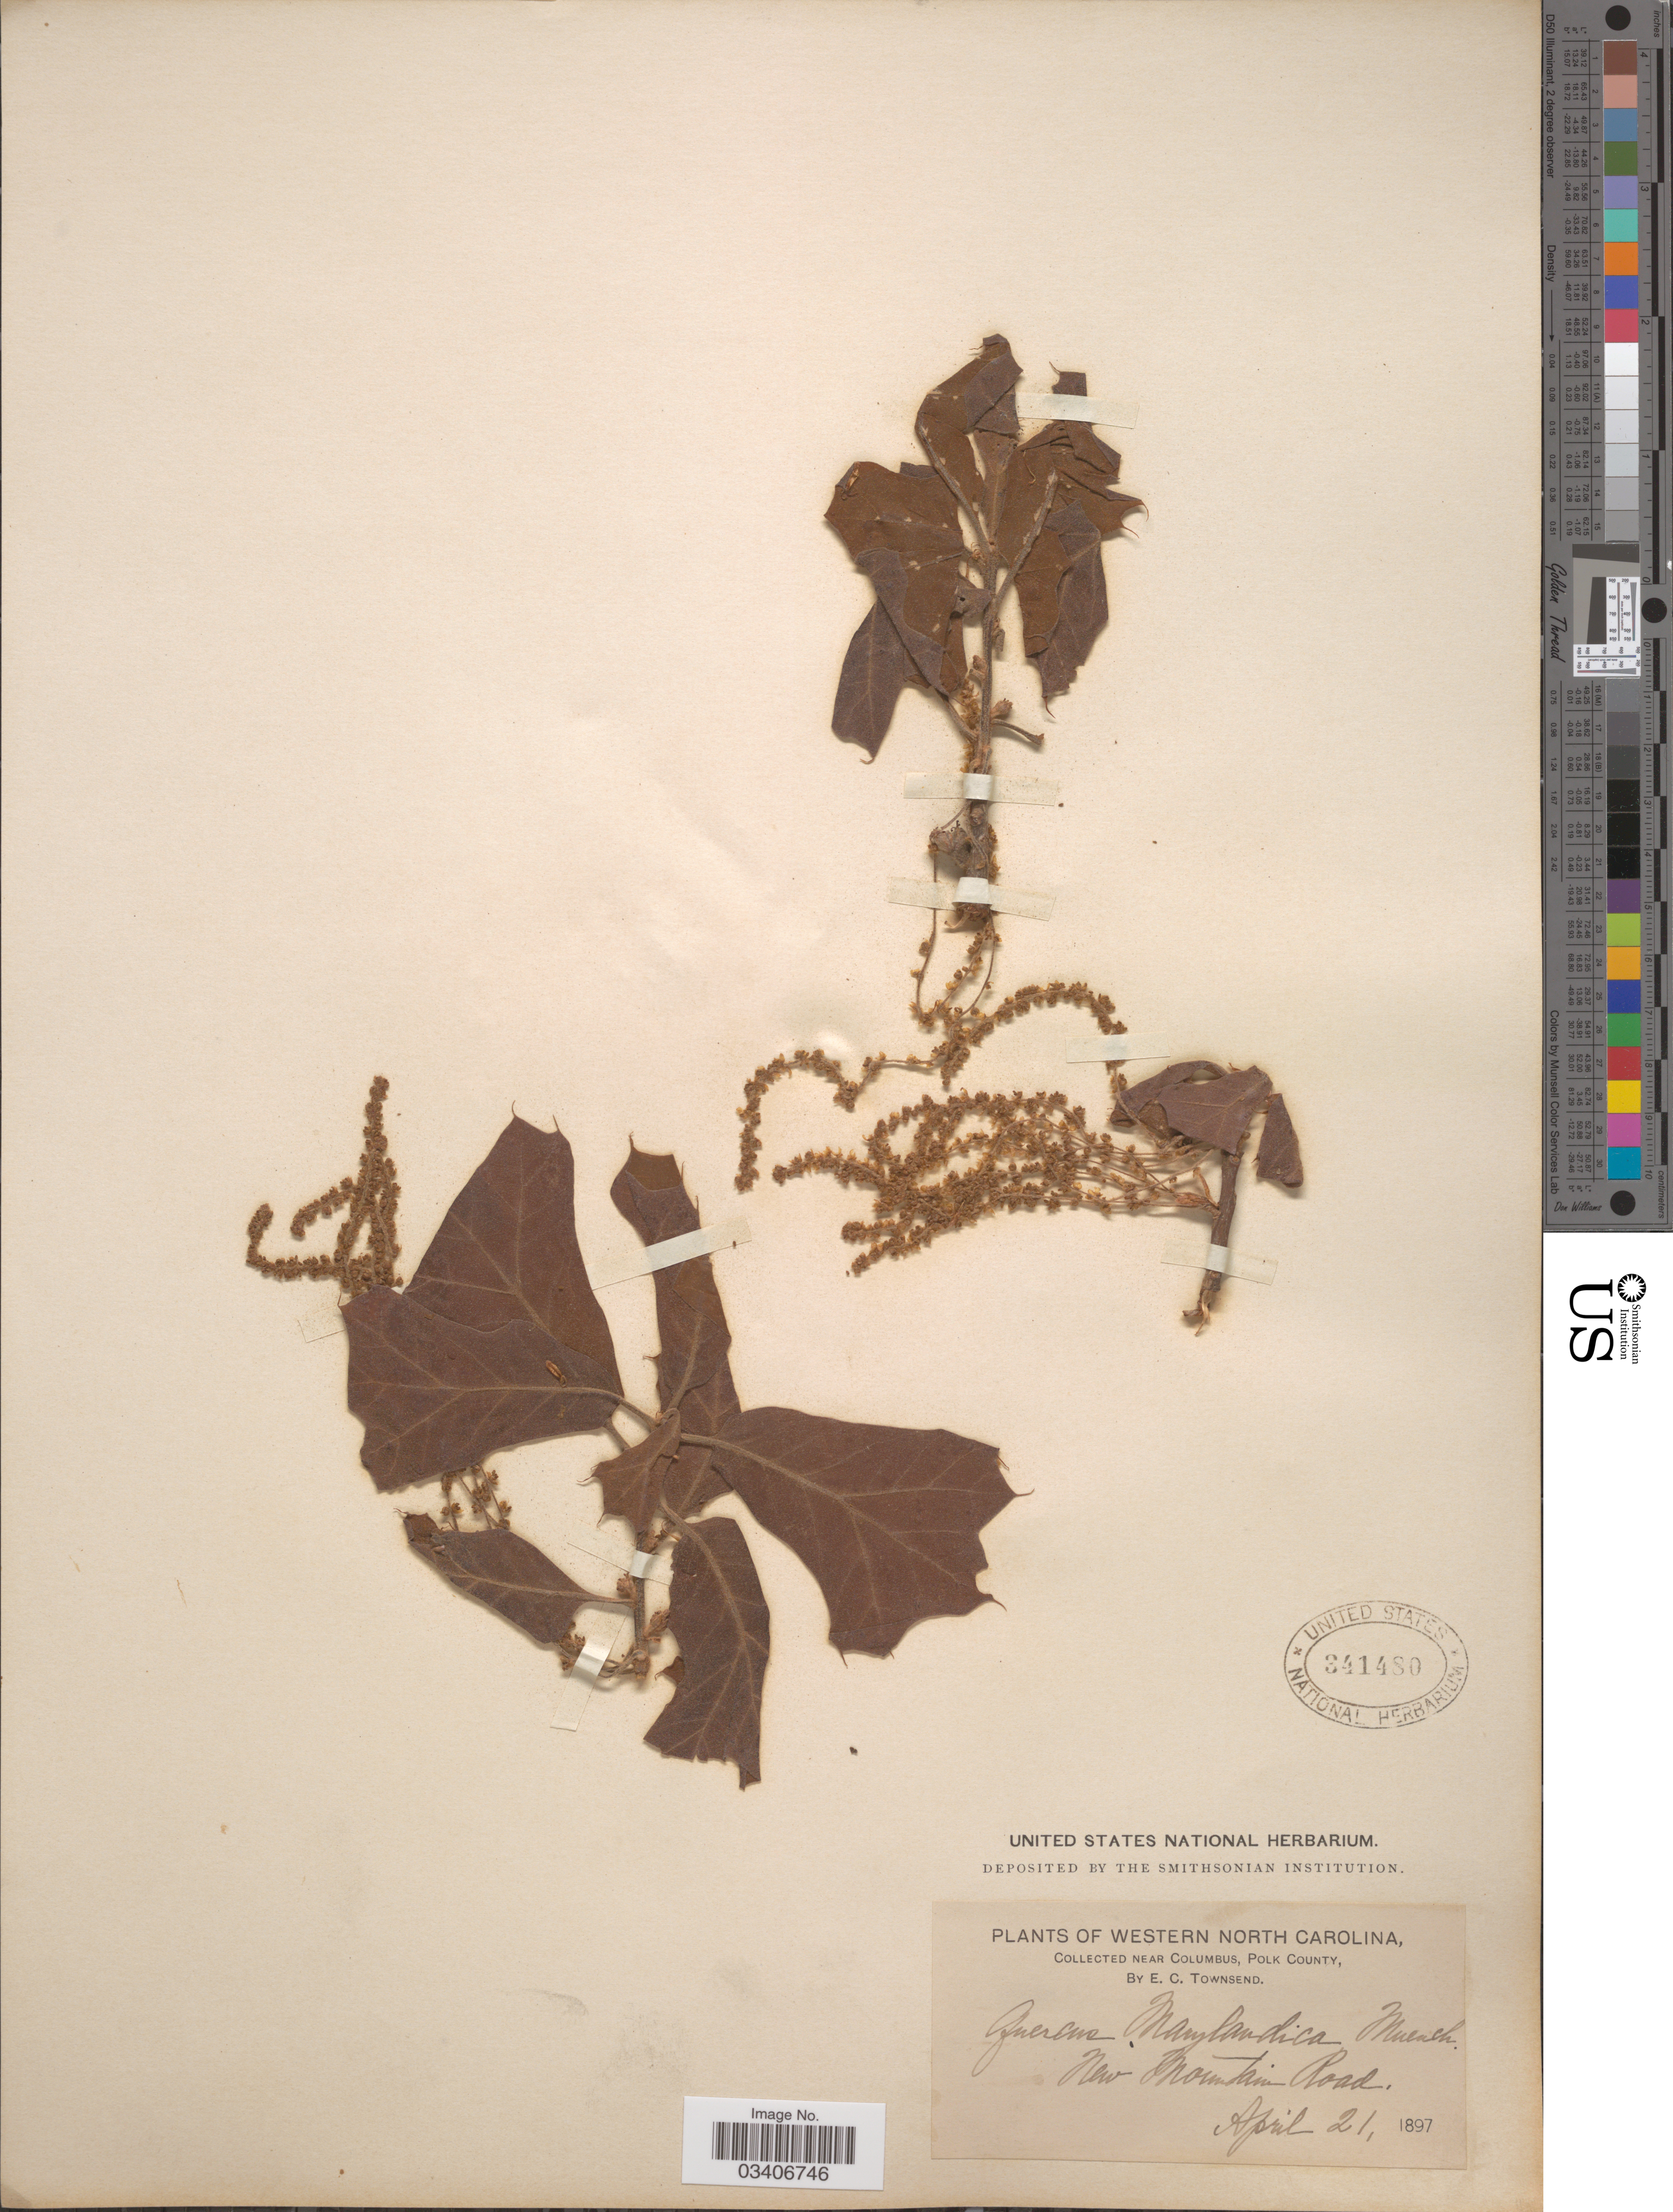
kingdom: Plantae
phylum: Tracheophyta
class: Magnoliopsida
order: Fagales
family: Fagaceae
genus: Quercus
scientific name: Quercus marilandica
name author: (L.) Münchh.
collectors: E. C. Townsend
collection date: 1897-04-21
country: United States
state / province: North Carolina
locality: Western North Carolina. Near Columbus, Polk County. New Mountain Road.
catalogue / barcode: US 341480